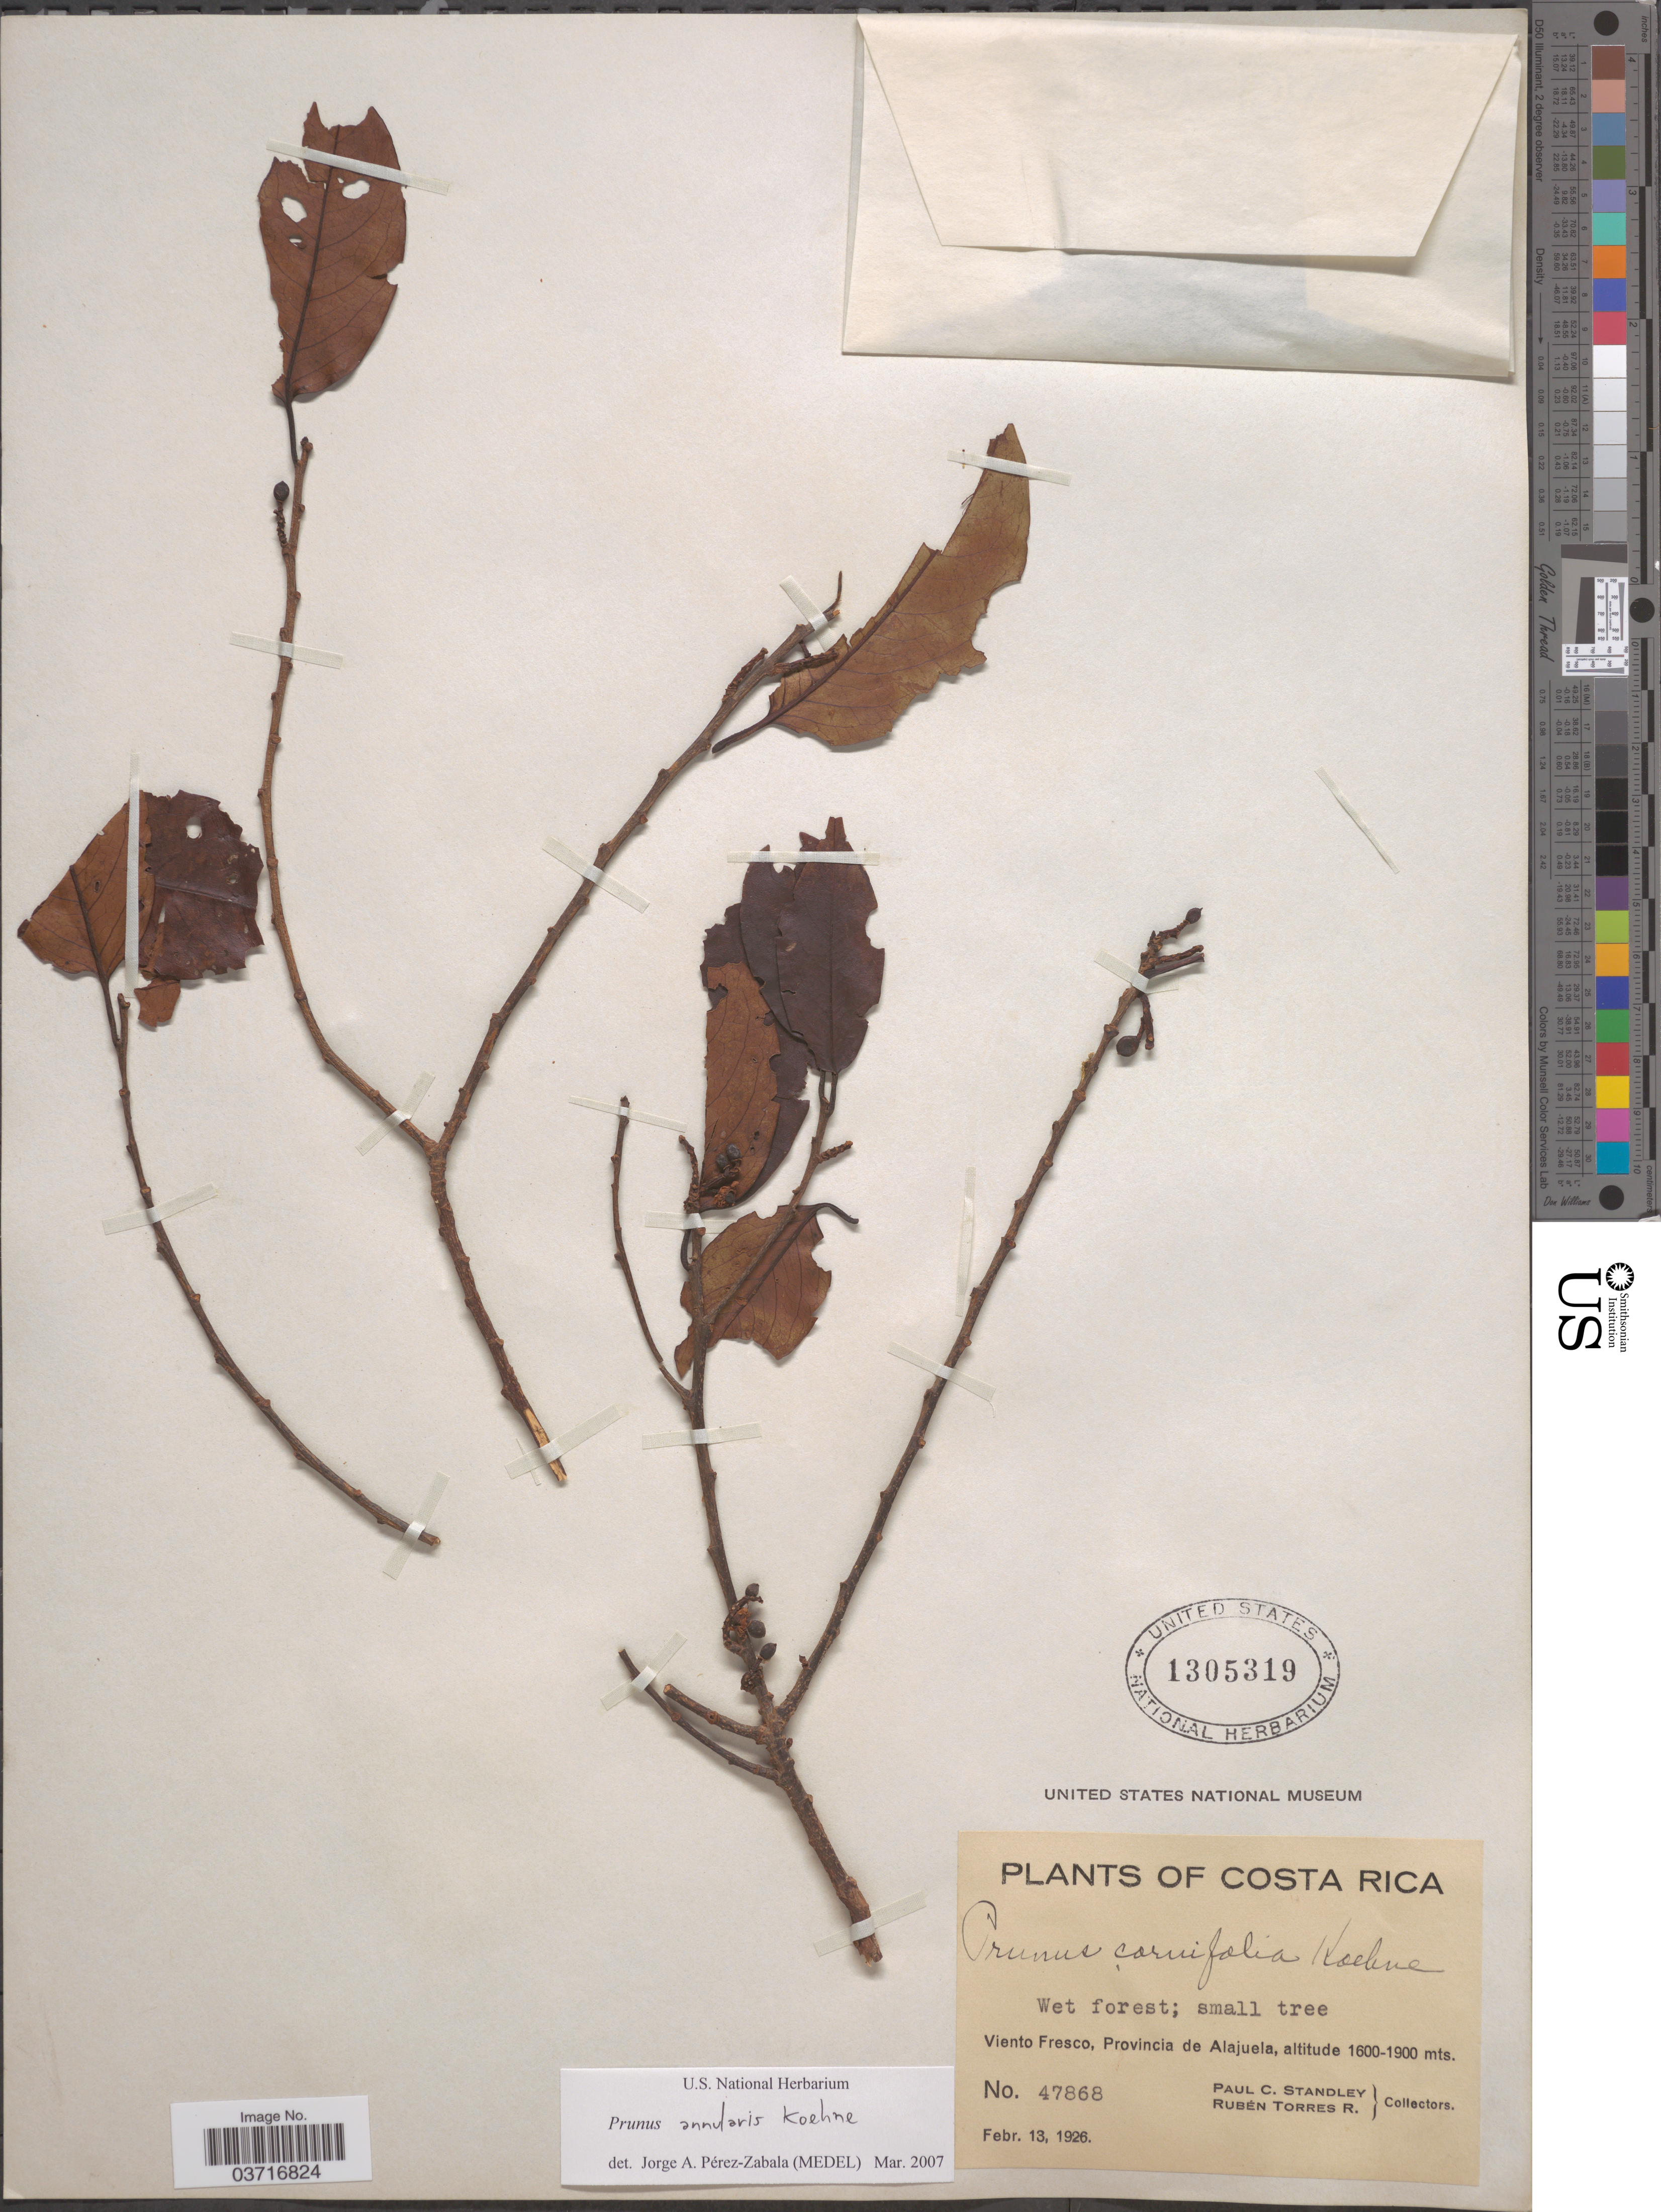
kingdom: Plantae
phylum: Tracheophyta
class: Magnoliopsida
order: Rosales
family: Rosaceae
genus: Prunus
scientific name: Prunus annularis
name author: Koehne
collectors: P. C. Standley & R. Torres Rojas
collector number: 47868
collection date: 1926-02-13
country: Costa Rica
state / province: Alajuela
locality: Viento Fresco.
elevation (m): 1600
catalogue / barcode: US 1305319